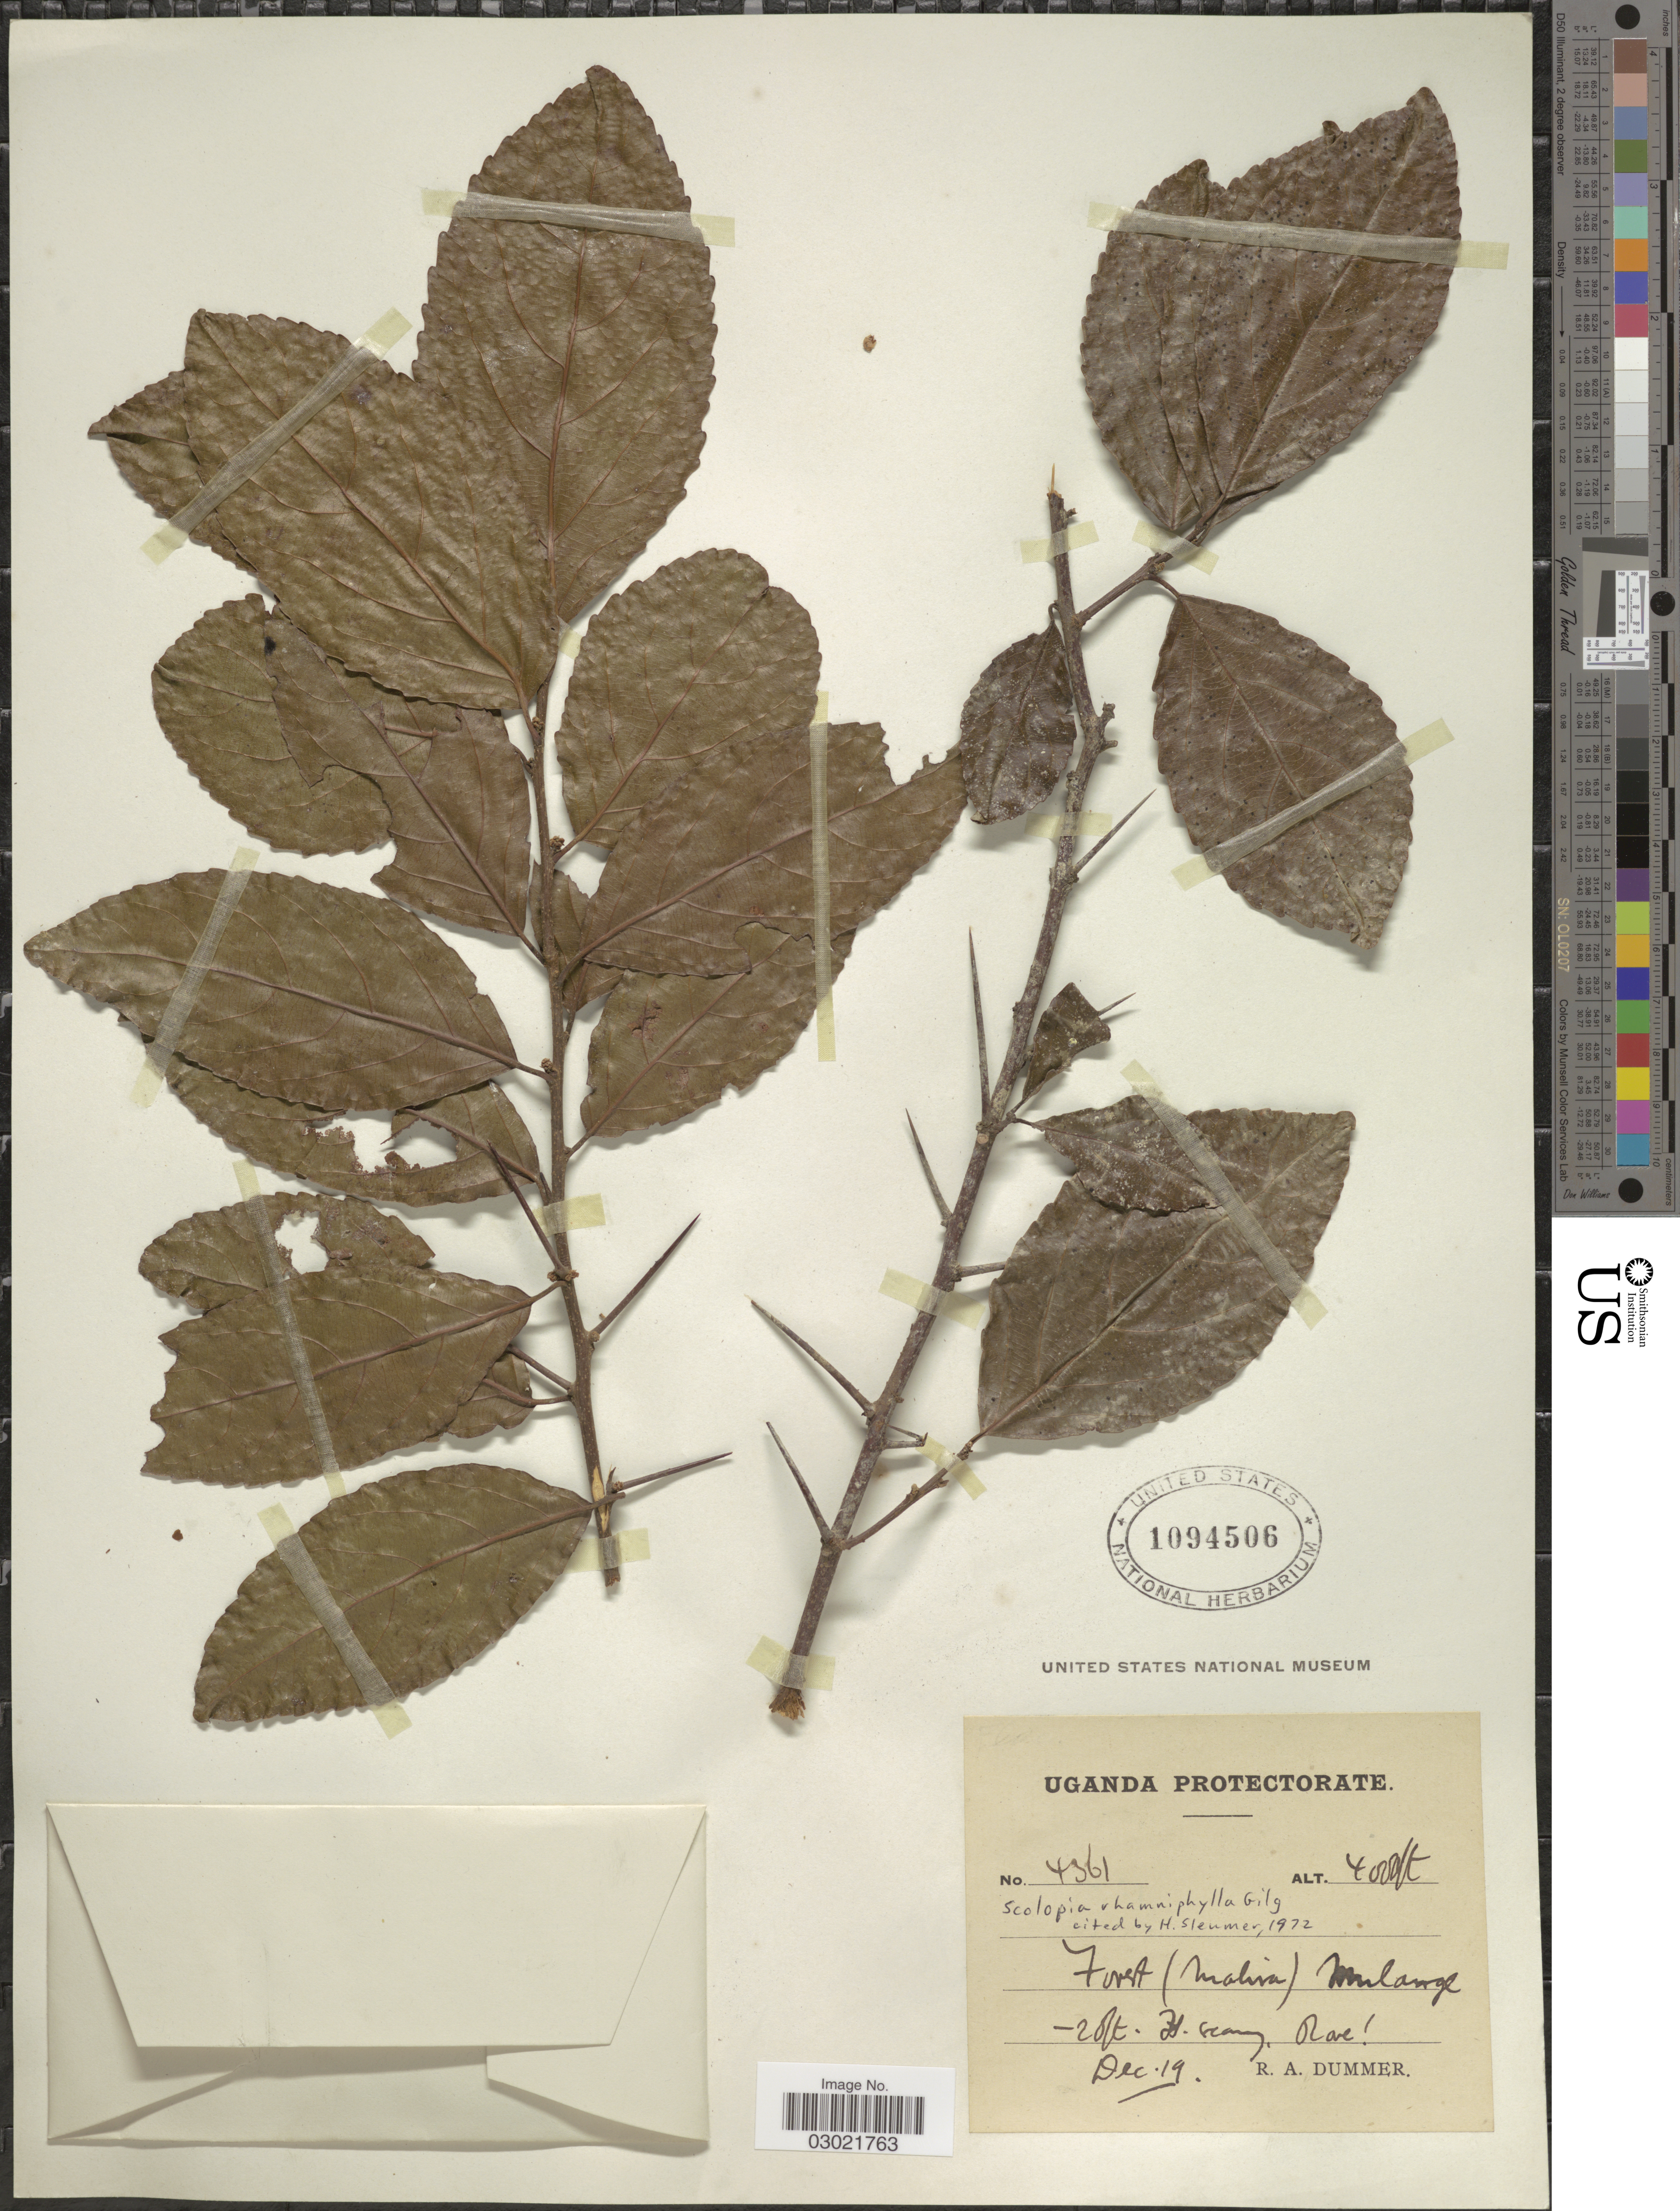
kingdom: Plantae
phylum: Tracheophyta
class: Magnoliopsida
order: Malpighiales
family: Salicaceae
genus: Scolopia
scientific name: Scolopia rhamniphylla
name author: Gilg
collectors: R. Dümmer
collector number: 4361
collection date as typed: Transcribed d/m/y: /12/19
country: Uganda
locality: Forest (Malina) Mulange.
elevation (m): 1219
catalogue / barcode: US 1094506